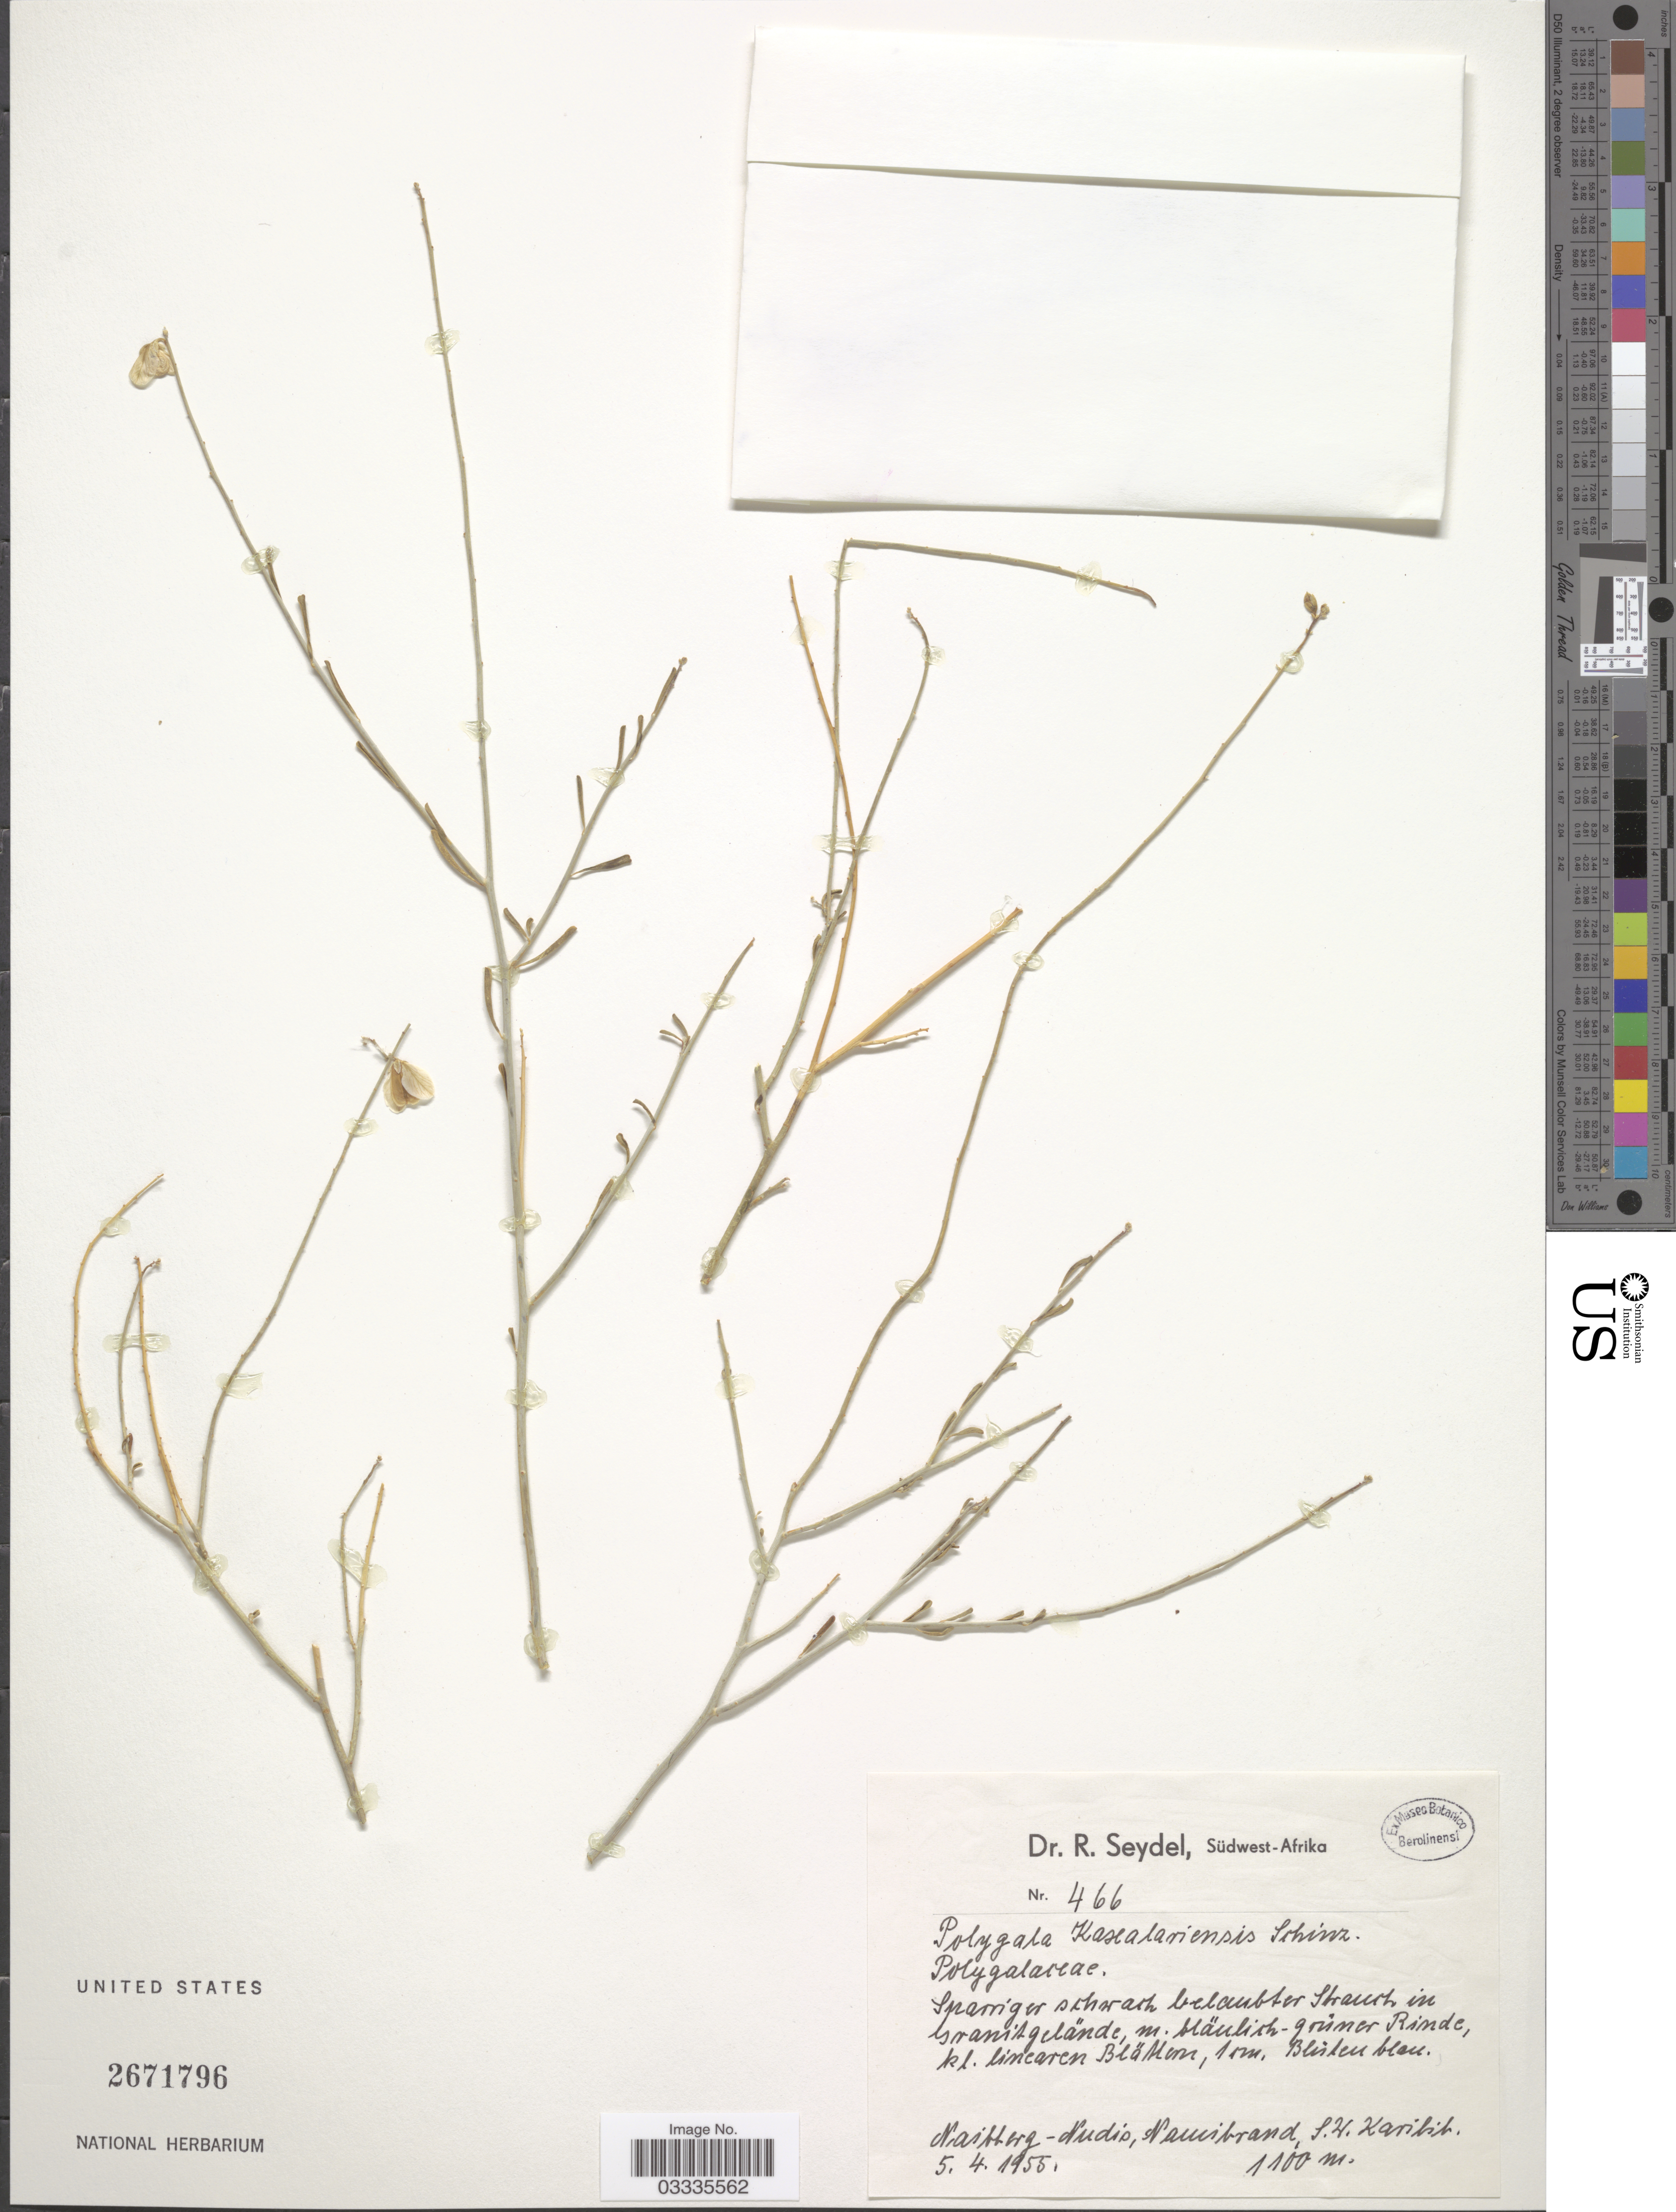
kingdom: Plantae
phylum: Tracheophyta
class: Magnoliopsida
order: Fabales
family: Polygalaceae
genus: Polygala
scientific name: Polygala kaxalariensis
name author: Schinz ex Chodat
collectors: R. Seydel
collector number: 466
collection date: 1955-04-05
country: Namibia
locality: Südwest-Afrika. Naibberg - Nudis, Namibrand, S.H. Karibib.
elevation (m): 1100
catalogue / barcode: US 2671796